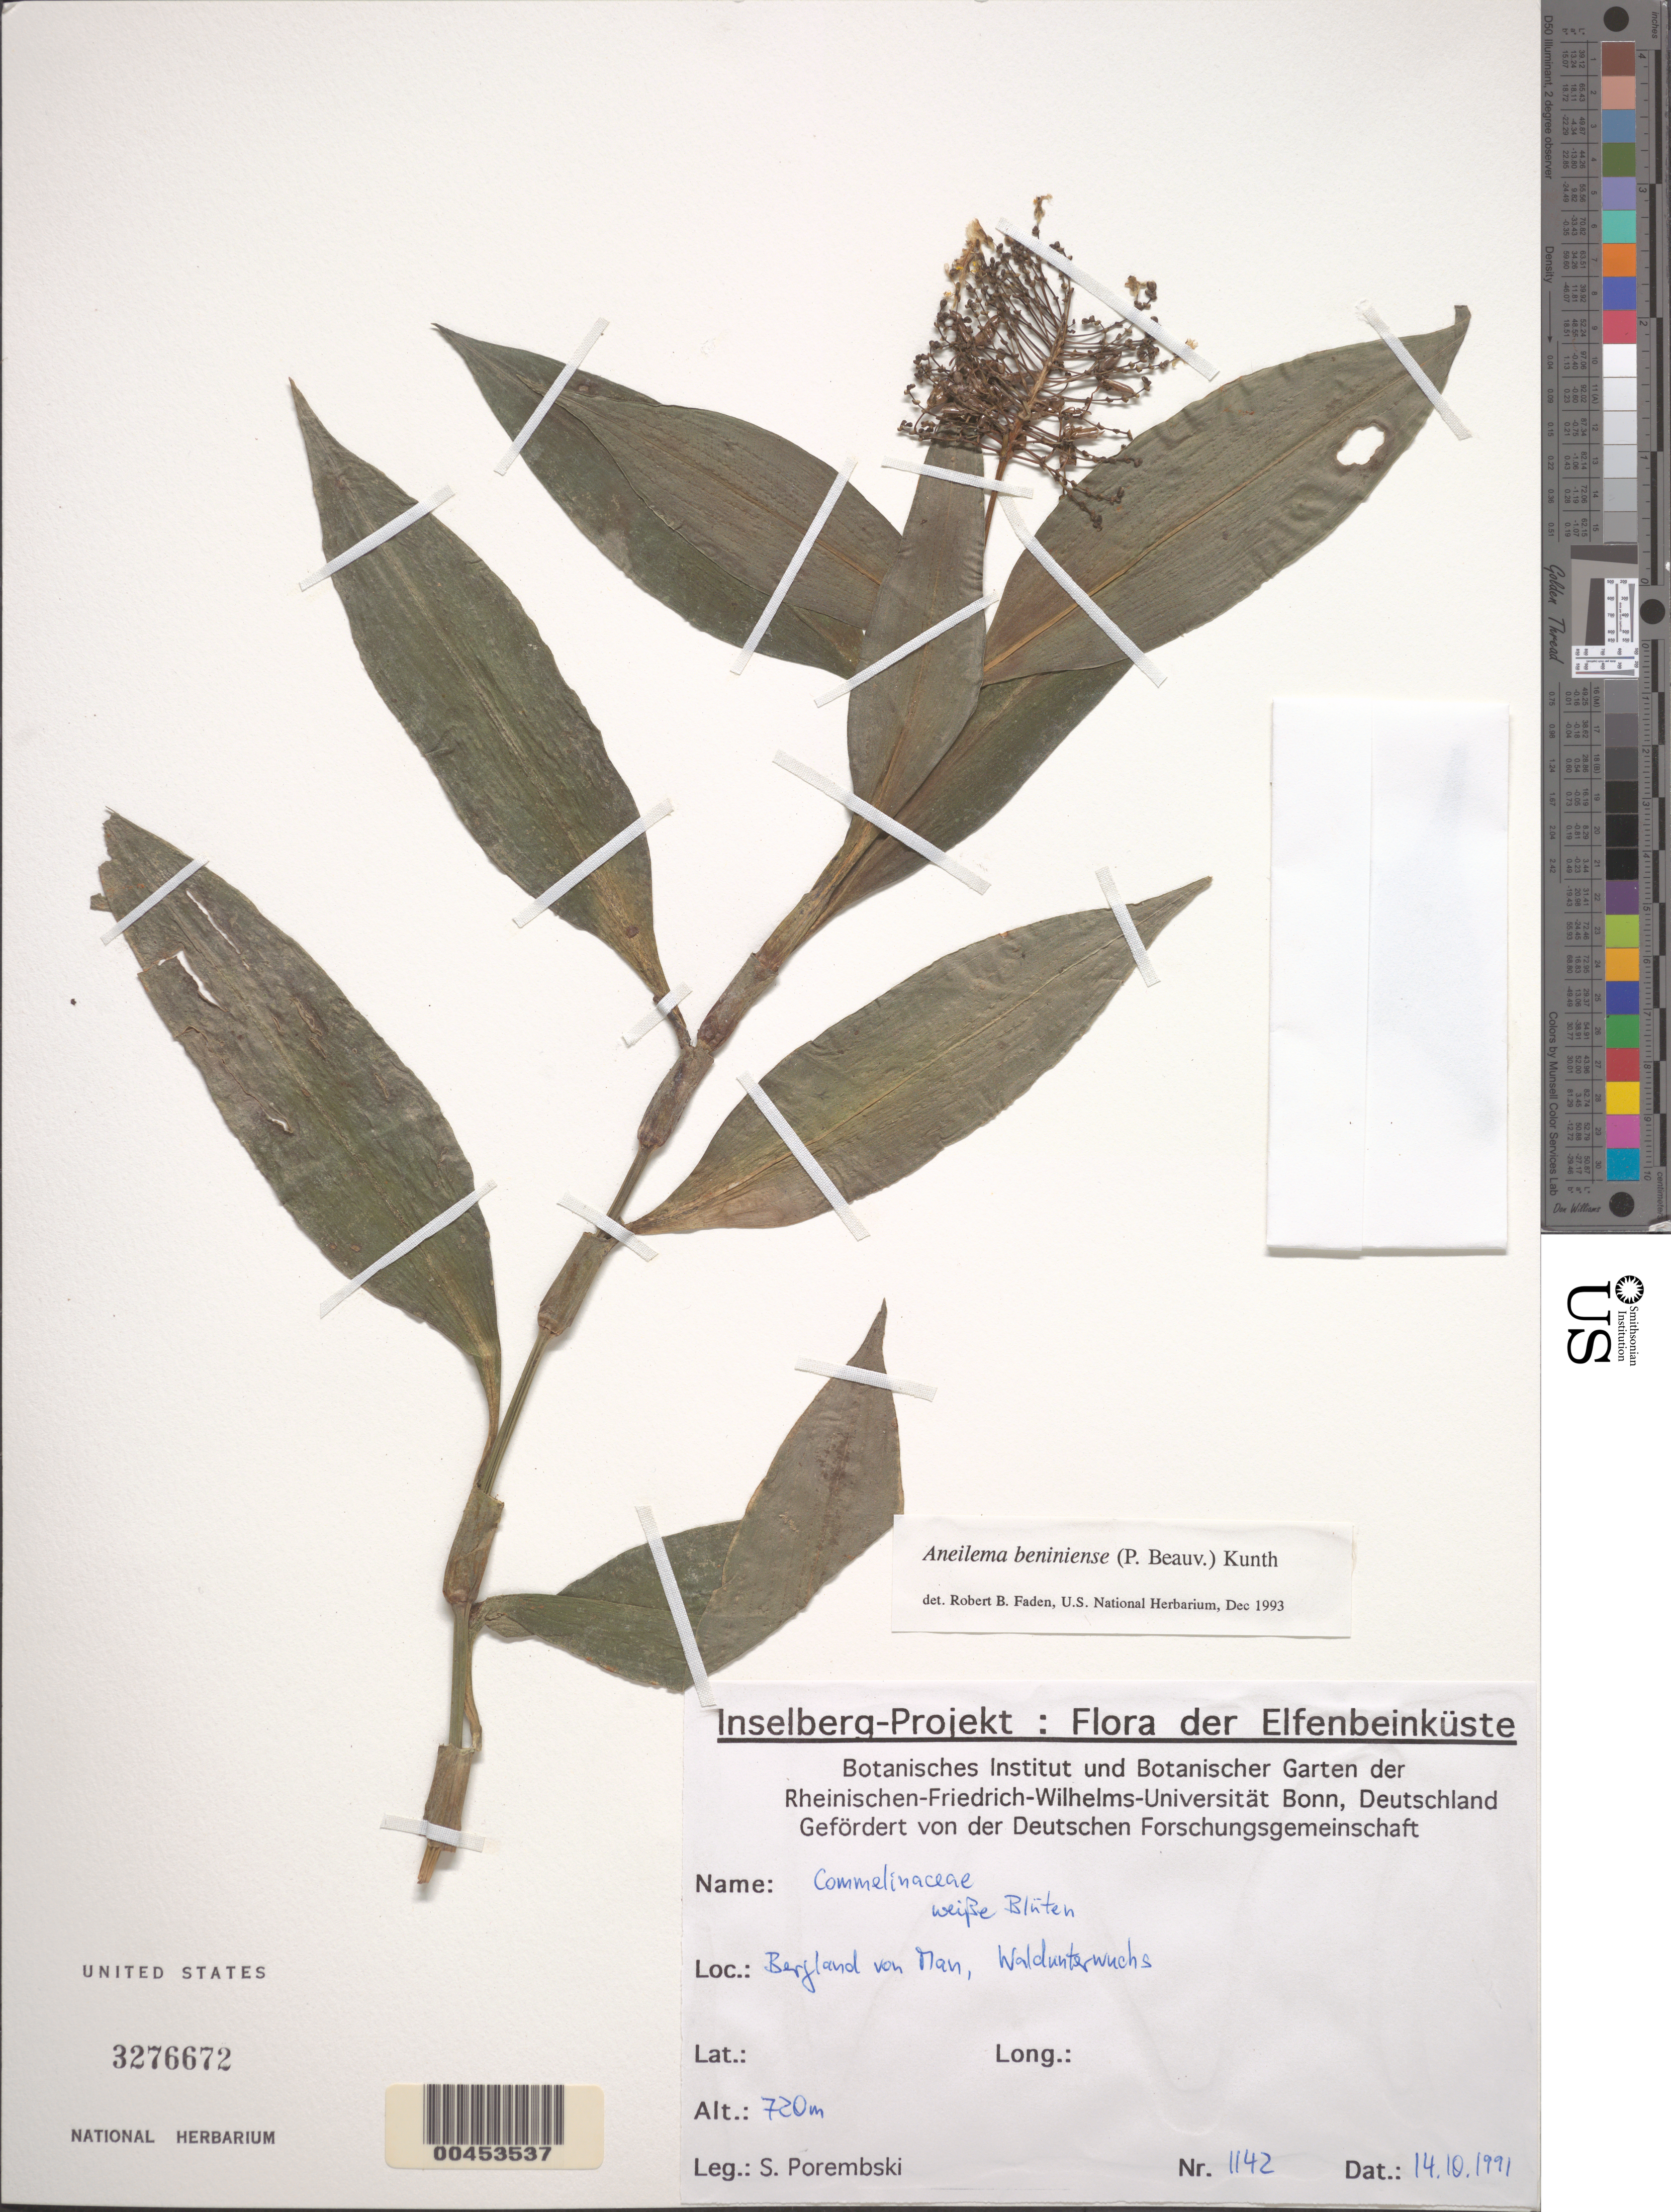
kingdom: Plantae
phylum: Tracheophyta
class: Liliopsida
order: Commelinales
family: Commelinaceae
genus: Aneilema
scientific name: Aneilema beniniense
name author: (P. Beauv.) Kunth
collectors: S. Porembski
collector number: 1142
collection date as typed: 14 Oct 1991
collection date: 1991-10-14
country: Ivory Coast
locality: Bergland von Man. [mountain country of Man.]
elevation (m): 720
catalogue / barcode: US 3276672